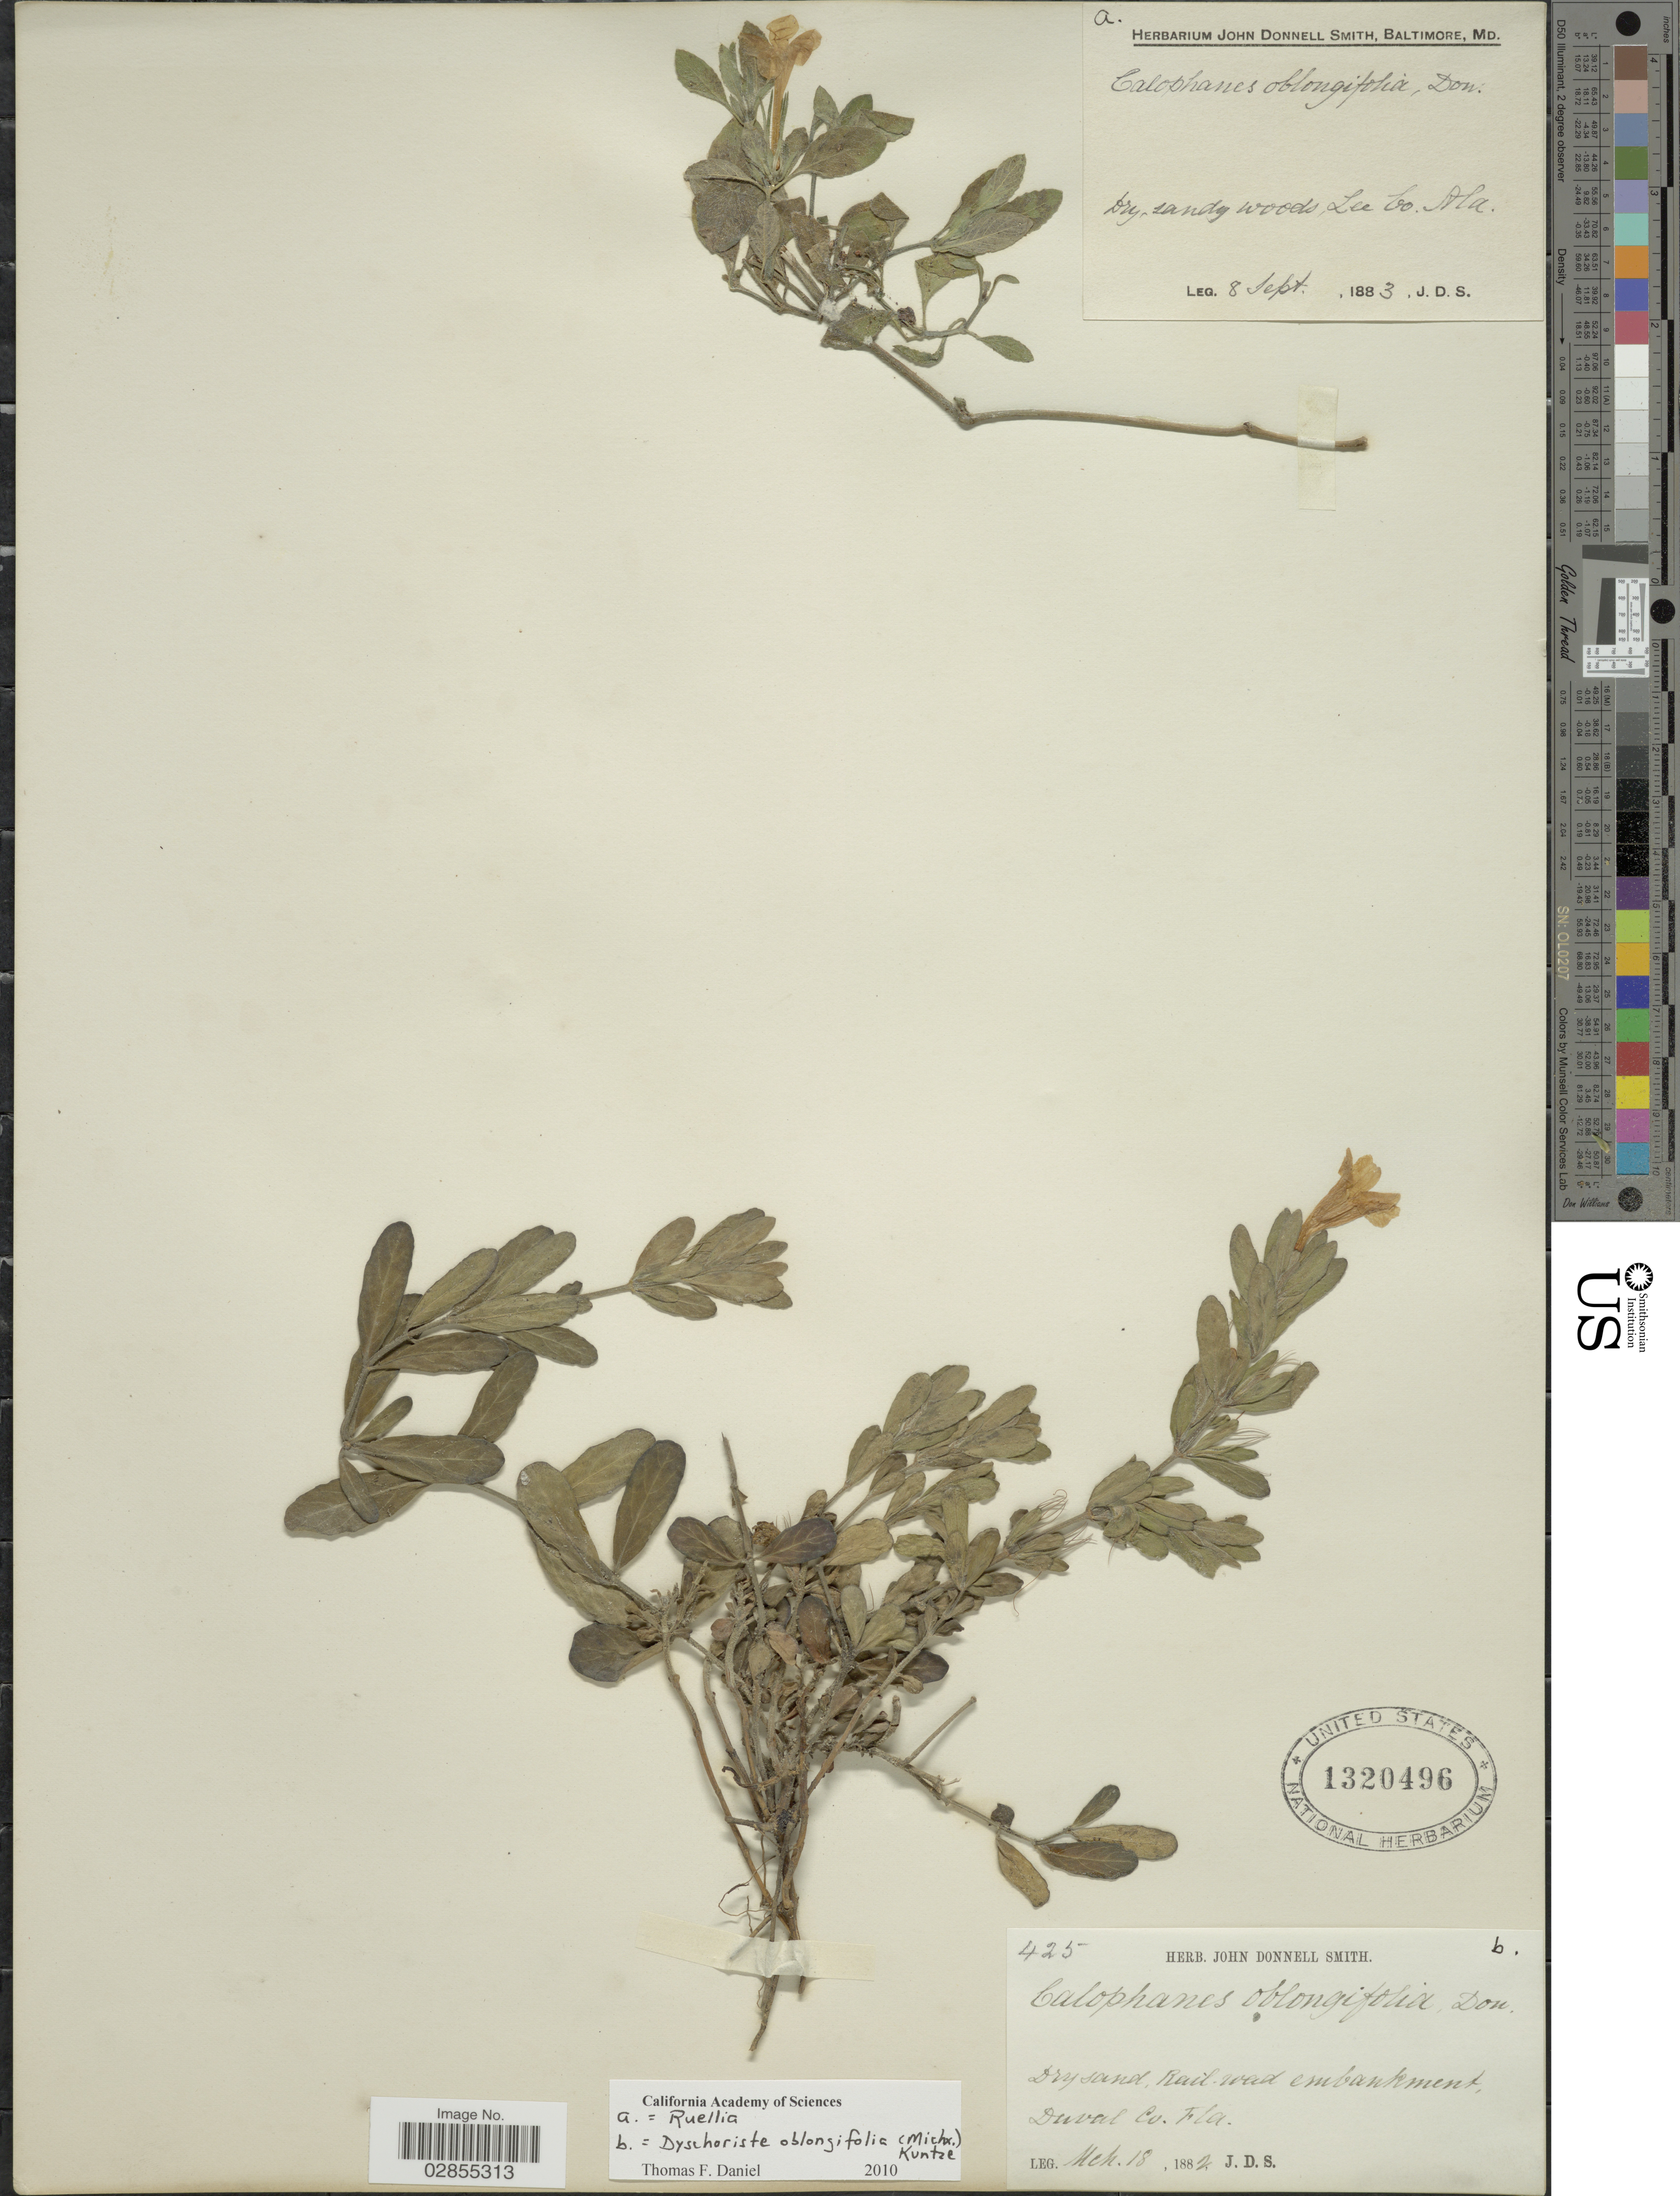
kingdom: Plantae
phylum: Tracheophyta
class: Magnoliopsida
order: Lamiales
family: Acanthaceae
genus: Dyschoriste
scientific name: Dyschoriste oblongifolia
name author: (Michx.) Kuntze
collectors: J. Donnell Smith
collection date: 1883-09-08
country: United States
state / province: Florida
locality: Dry sandy woods, Lee Co.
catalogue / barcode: US 1320496-2